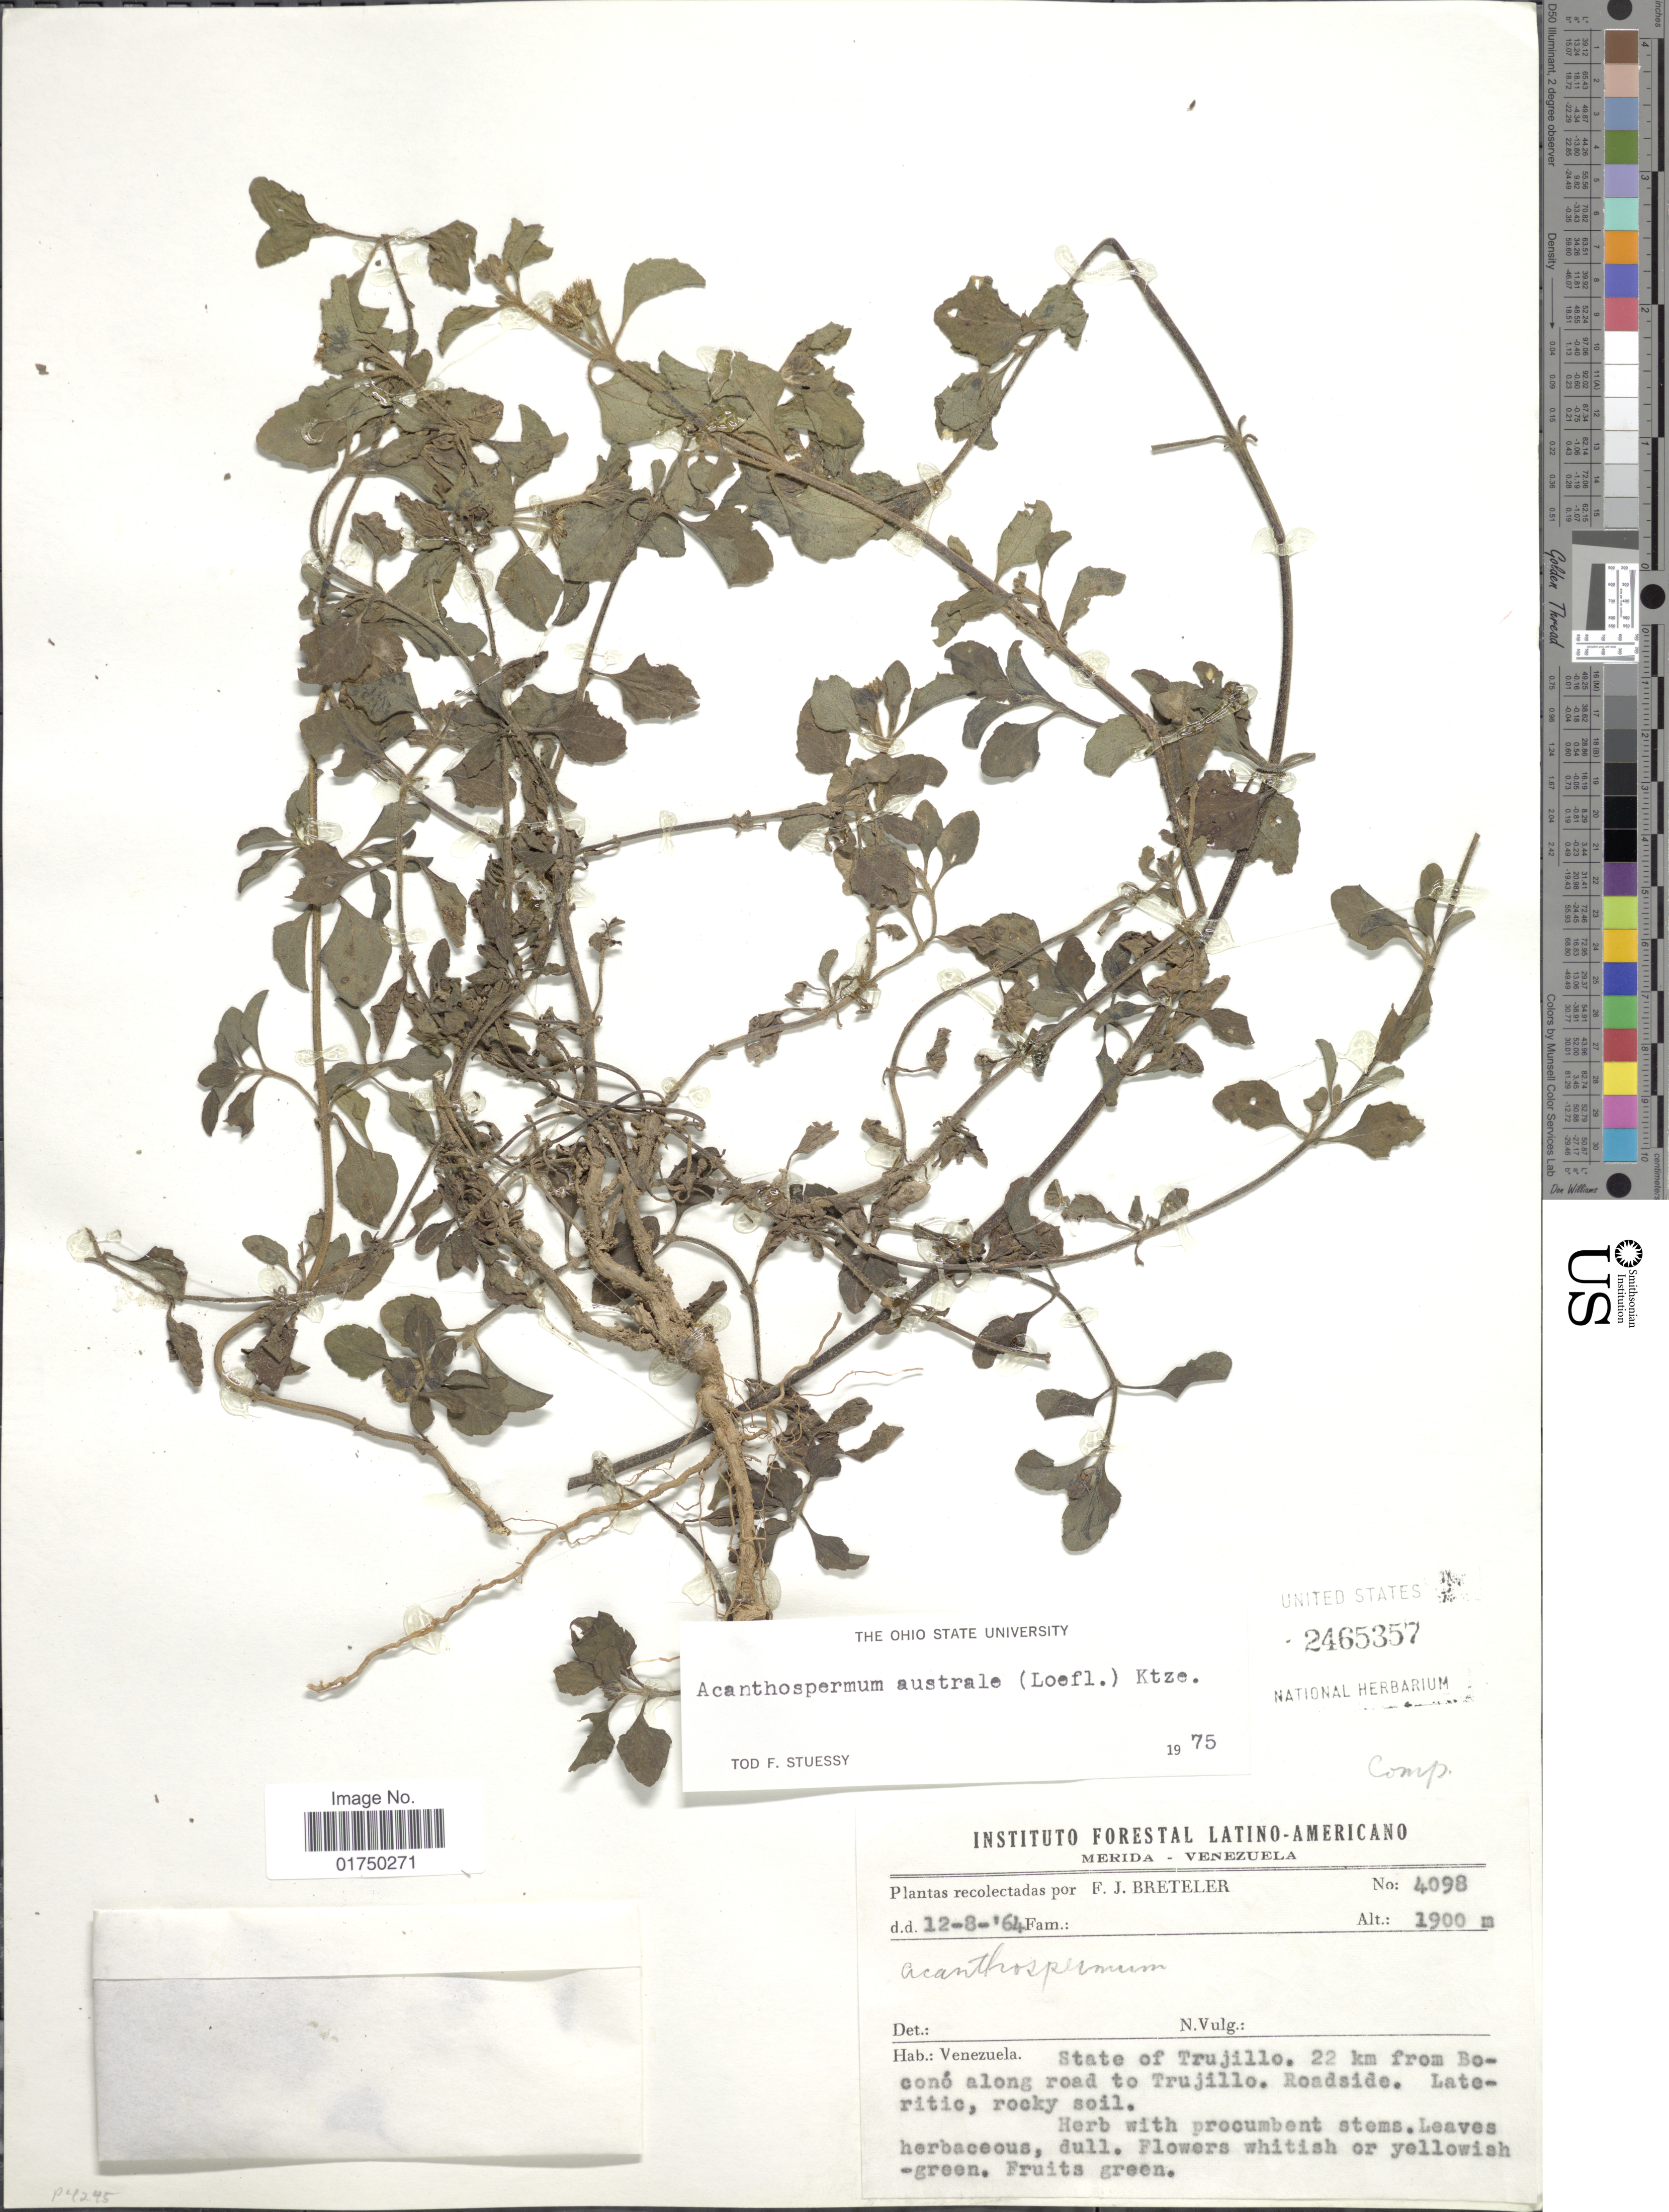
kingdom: Plantae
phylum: Tracheophyta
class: Magnoliopsida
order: Asterales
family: Asteraceae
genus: Acanthospermum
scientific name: Acanthospermum australe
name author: (Loefl.) Kuntze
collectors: F. J. Breteler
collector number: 4098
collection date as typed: Transcribed d/m/y: 12/8/64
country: Venezuela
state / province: Trujillo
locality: Venezuela. State of Trujillo. 22 km from Boconó along road to Trujillo. Roadside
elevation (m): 1900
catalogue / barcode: US 2465357